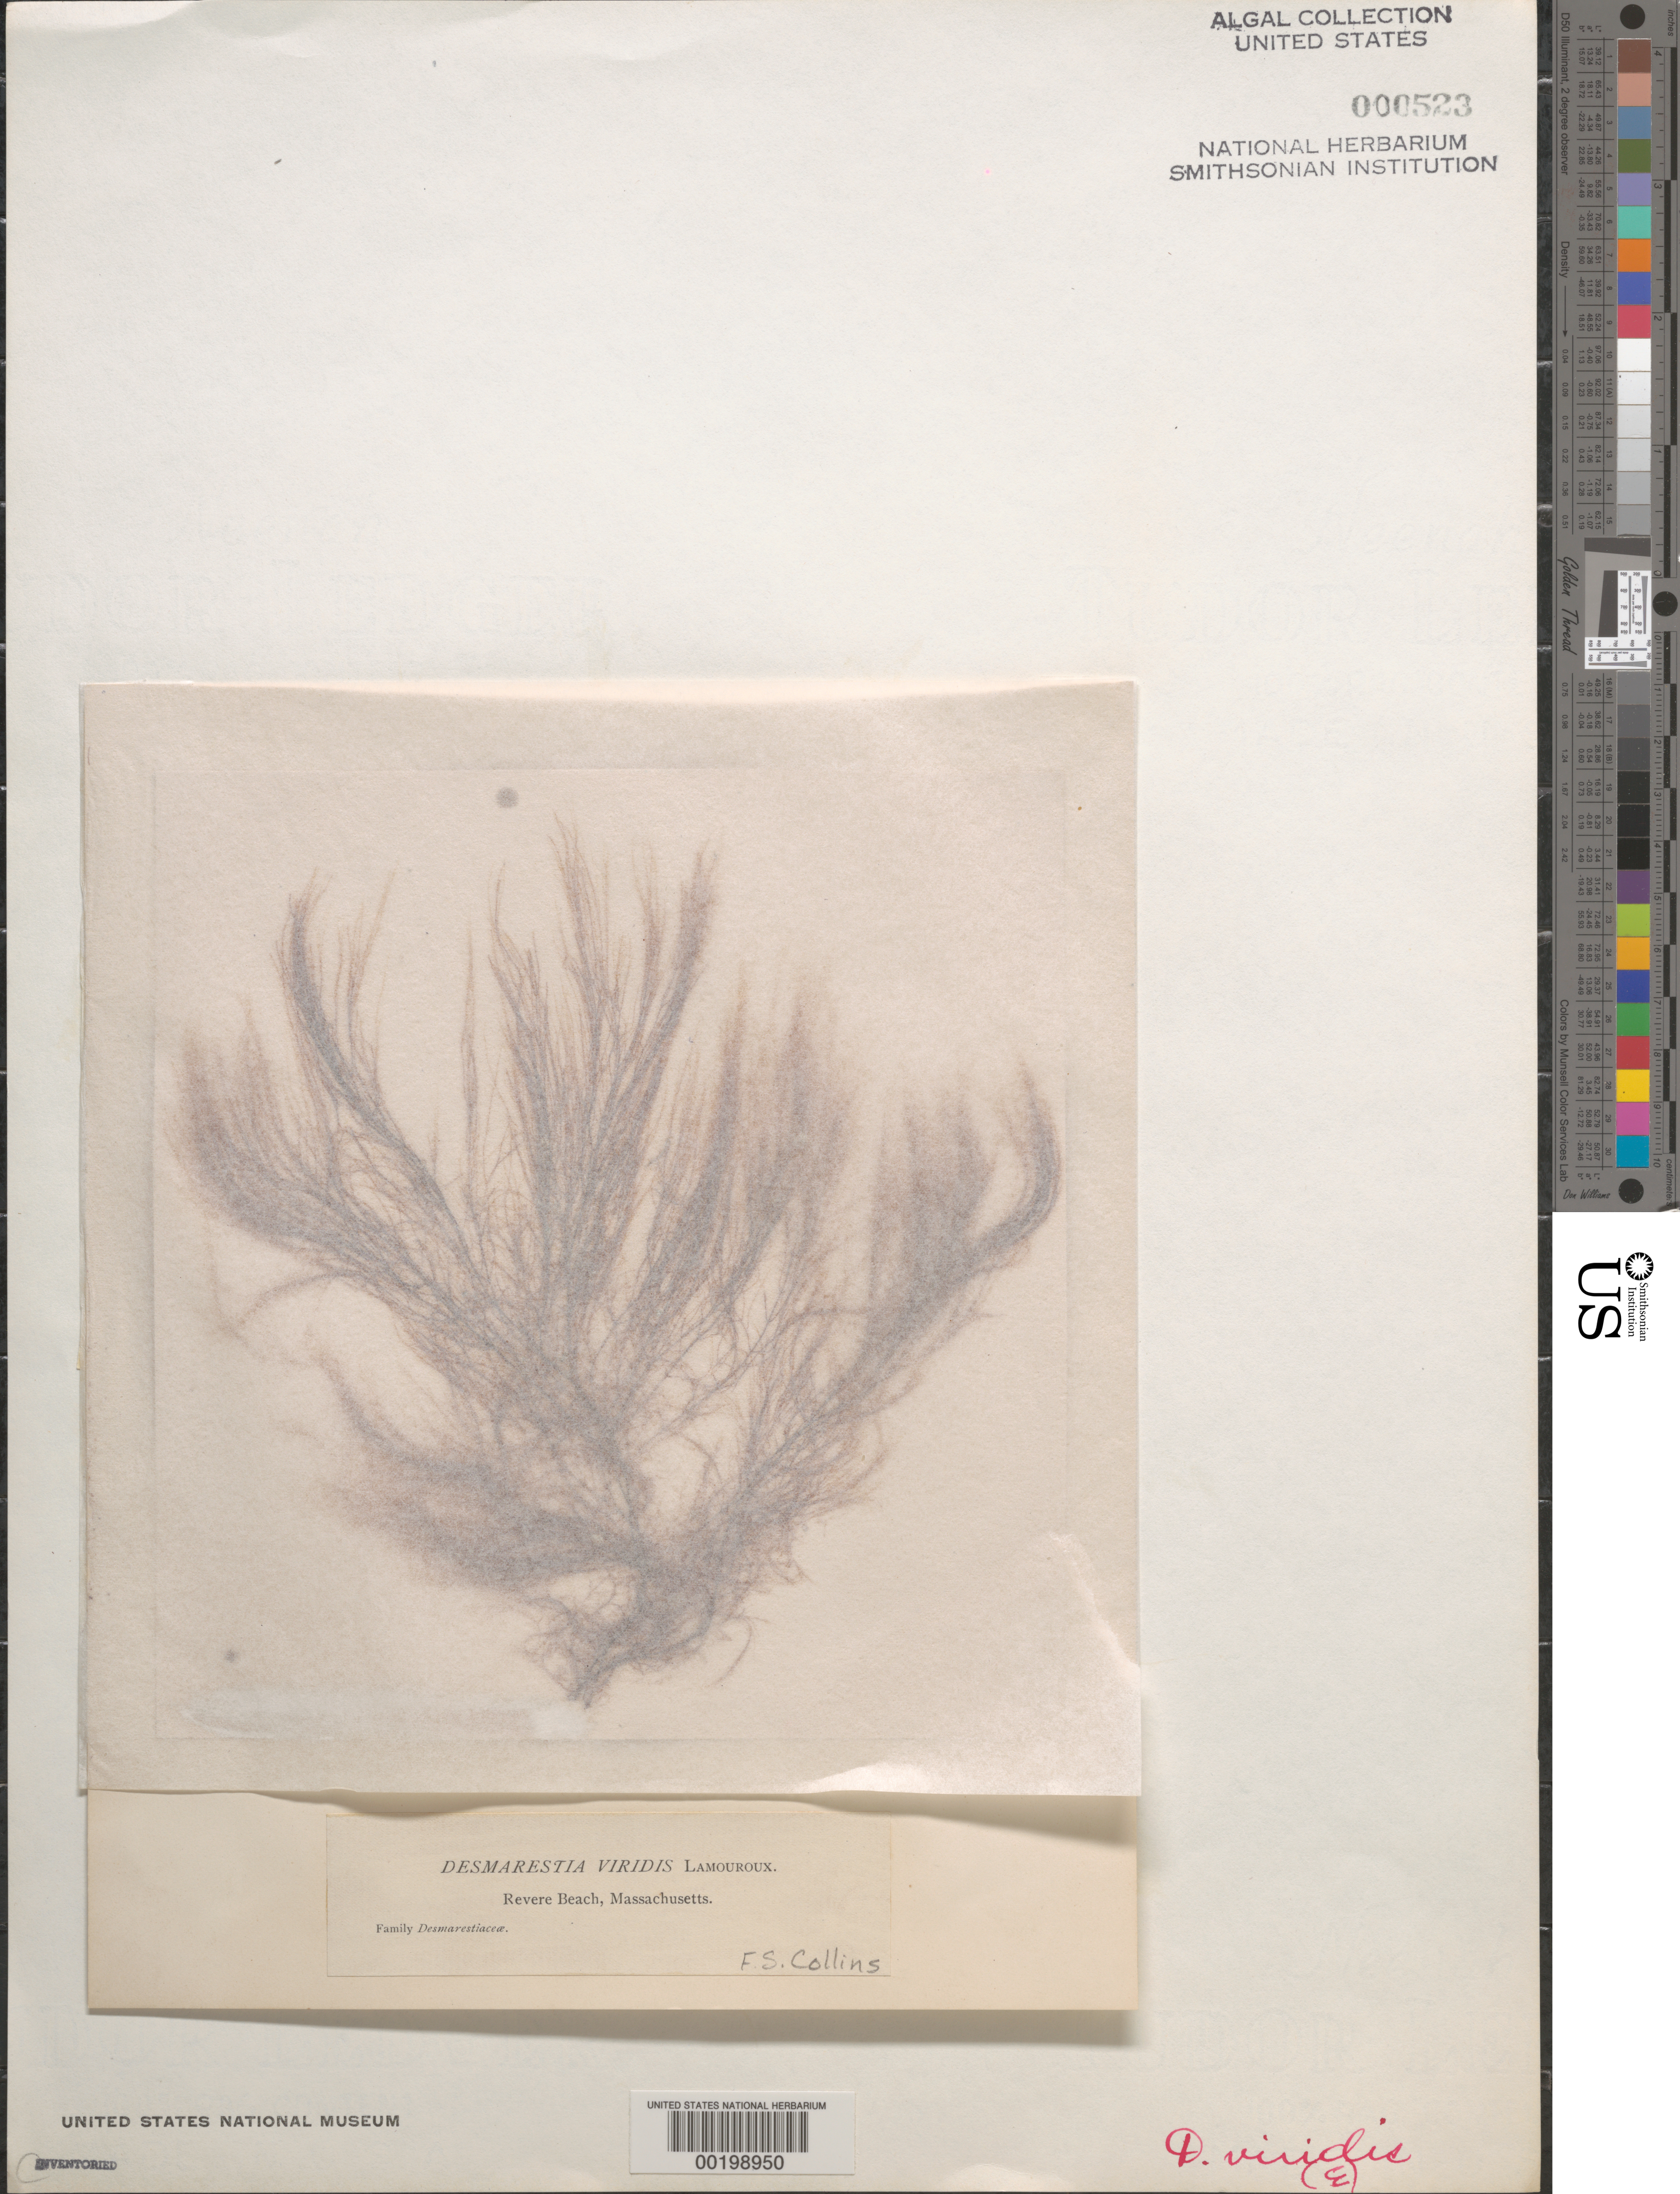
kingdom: Chromista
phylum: Ochrophyta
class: Phaeophyceae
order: Desmarestiales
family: Desmarestiaceae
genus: Desmarestia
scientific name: Desmarestia viridis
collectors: F. Collins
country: United States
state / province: Massachusetts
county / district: Suffolk County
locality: Revere Beach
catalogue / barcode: US 523